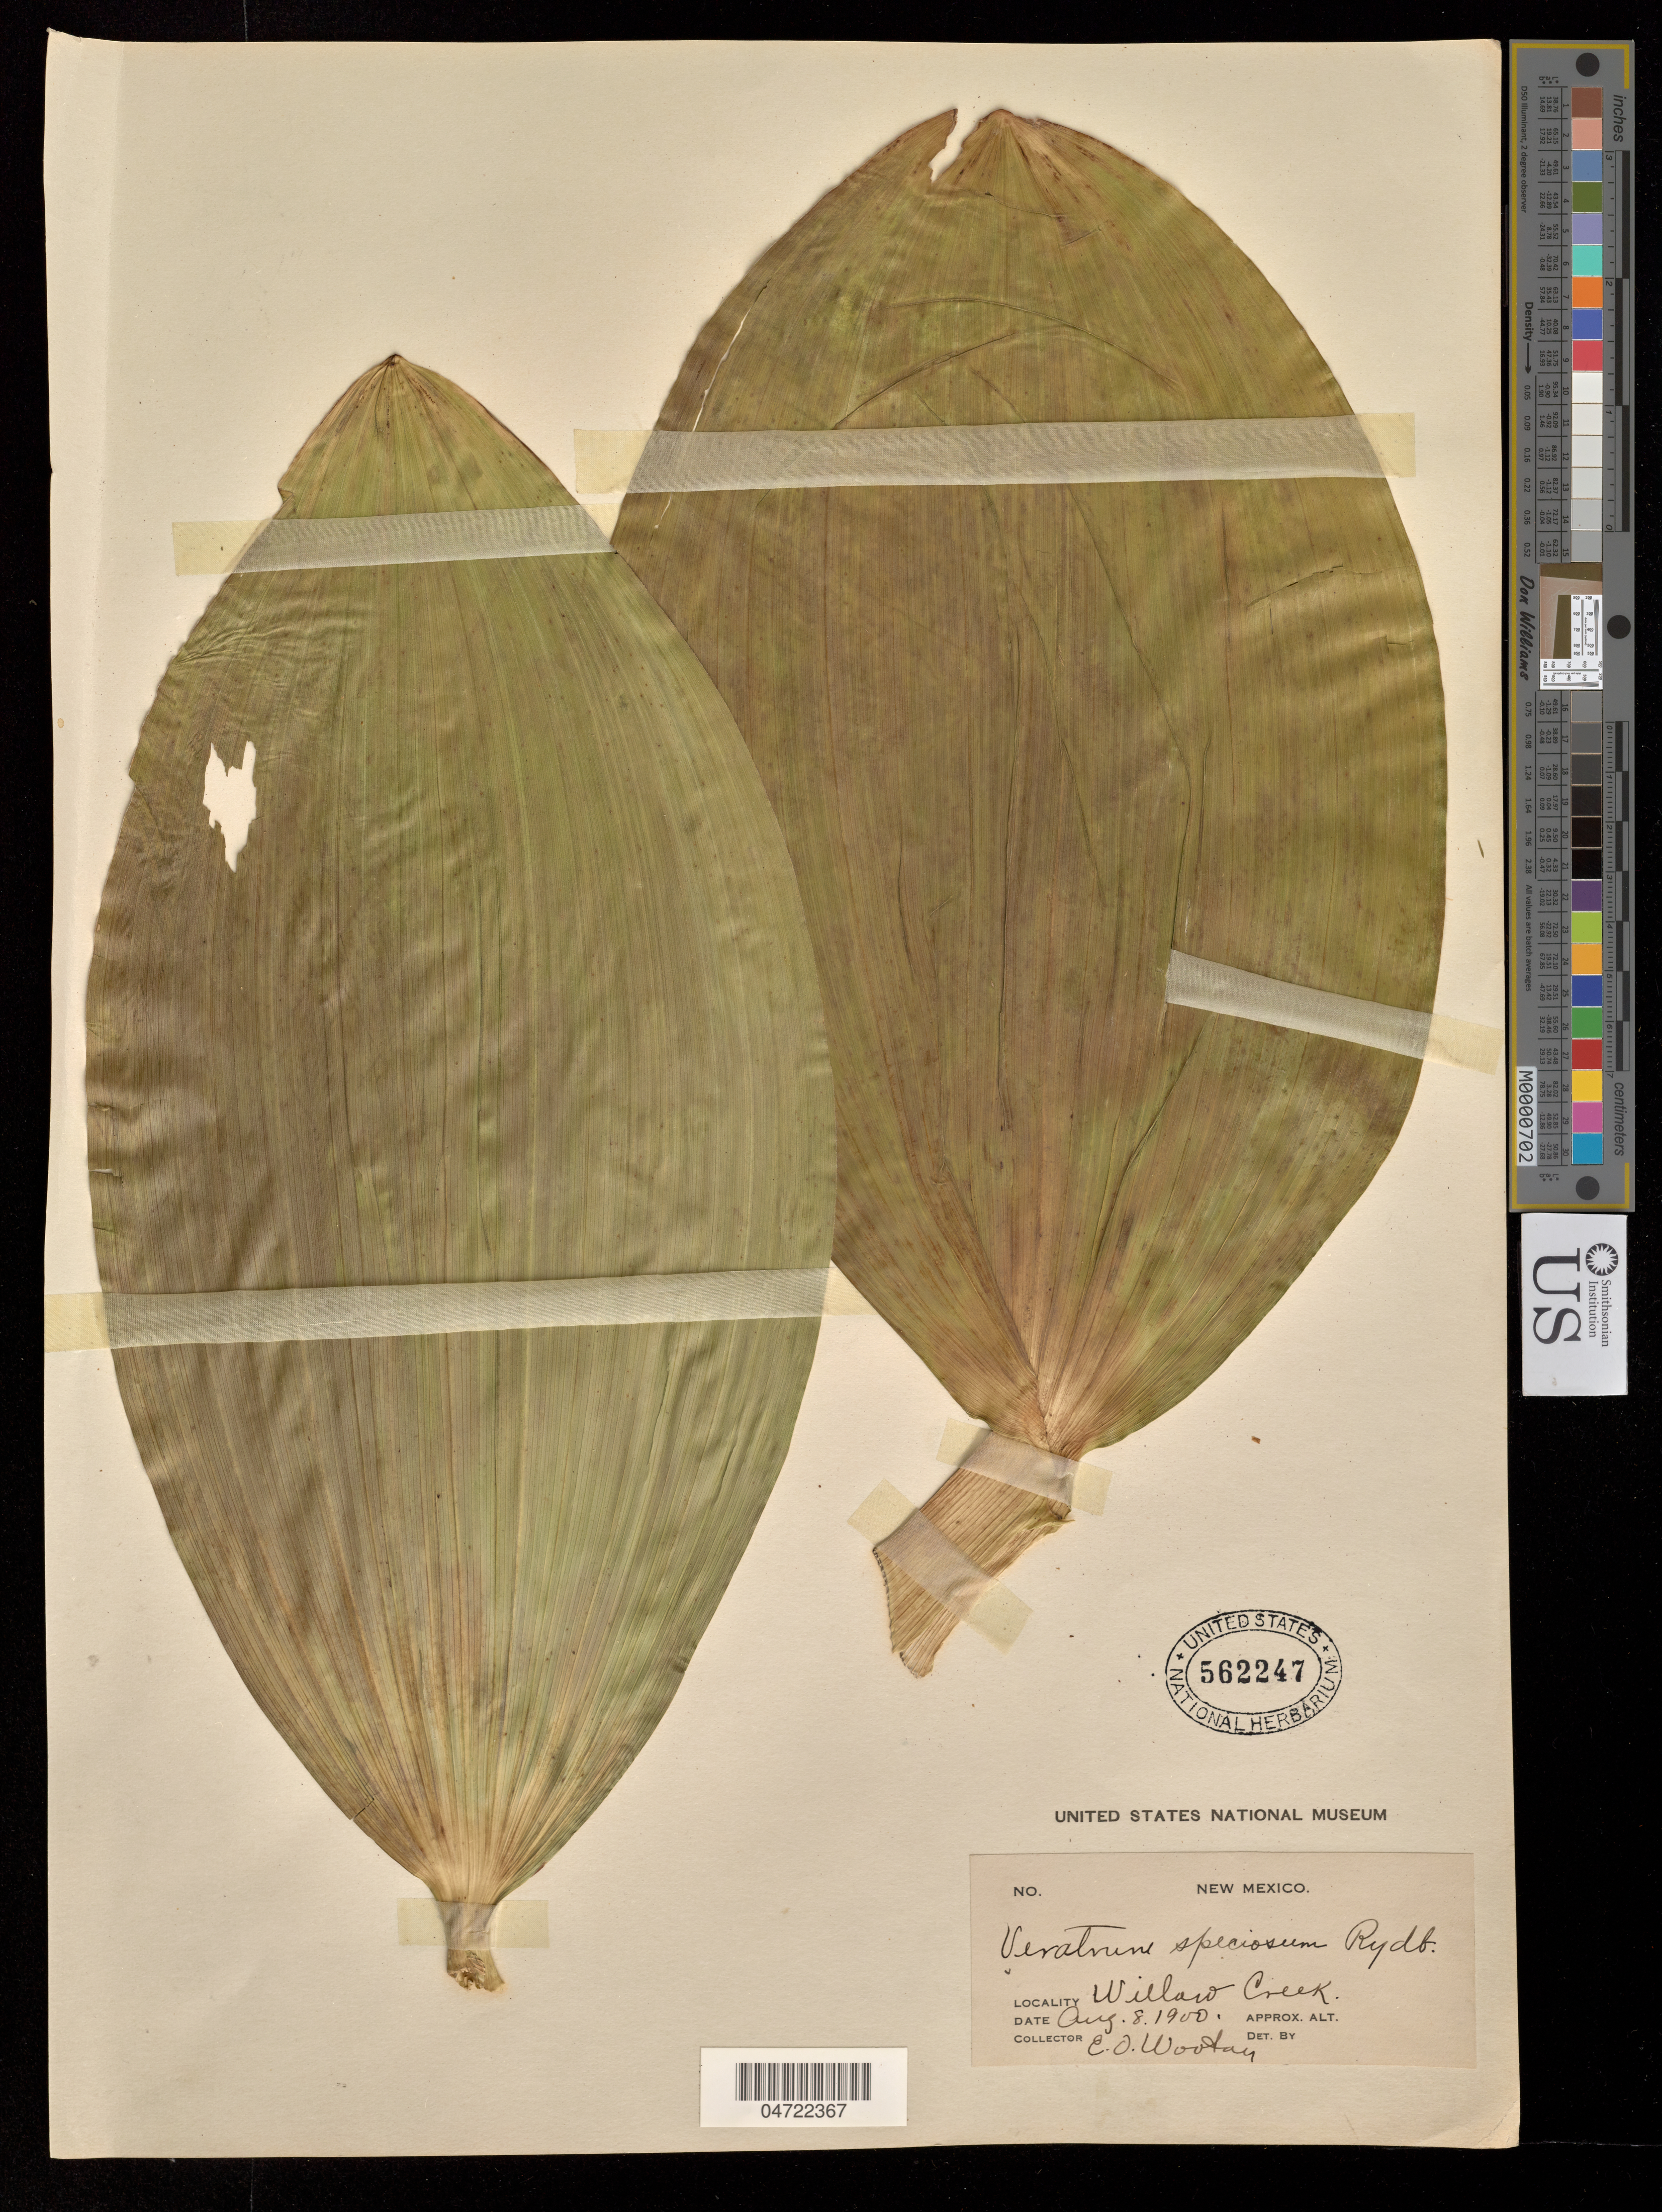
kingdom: Plantae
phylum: Tracheophyta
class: Liliopsida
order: Liliales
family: Melanthiaceae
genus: Veratrum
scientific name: Veratrum speciosum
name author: Rydb.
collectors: E. O. Wooton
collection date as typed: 08 Aug 1900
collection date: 1900-08-08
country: United States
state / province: New Mexico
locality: Willow Creek.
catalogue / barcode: US 562247